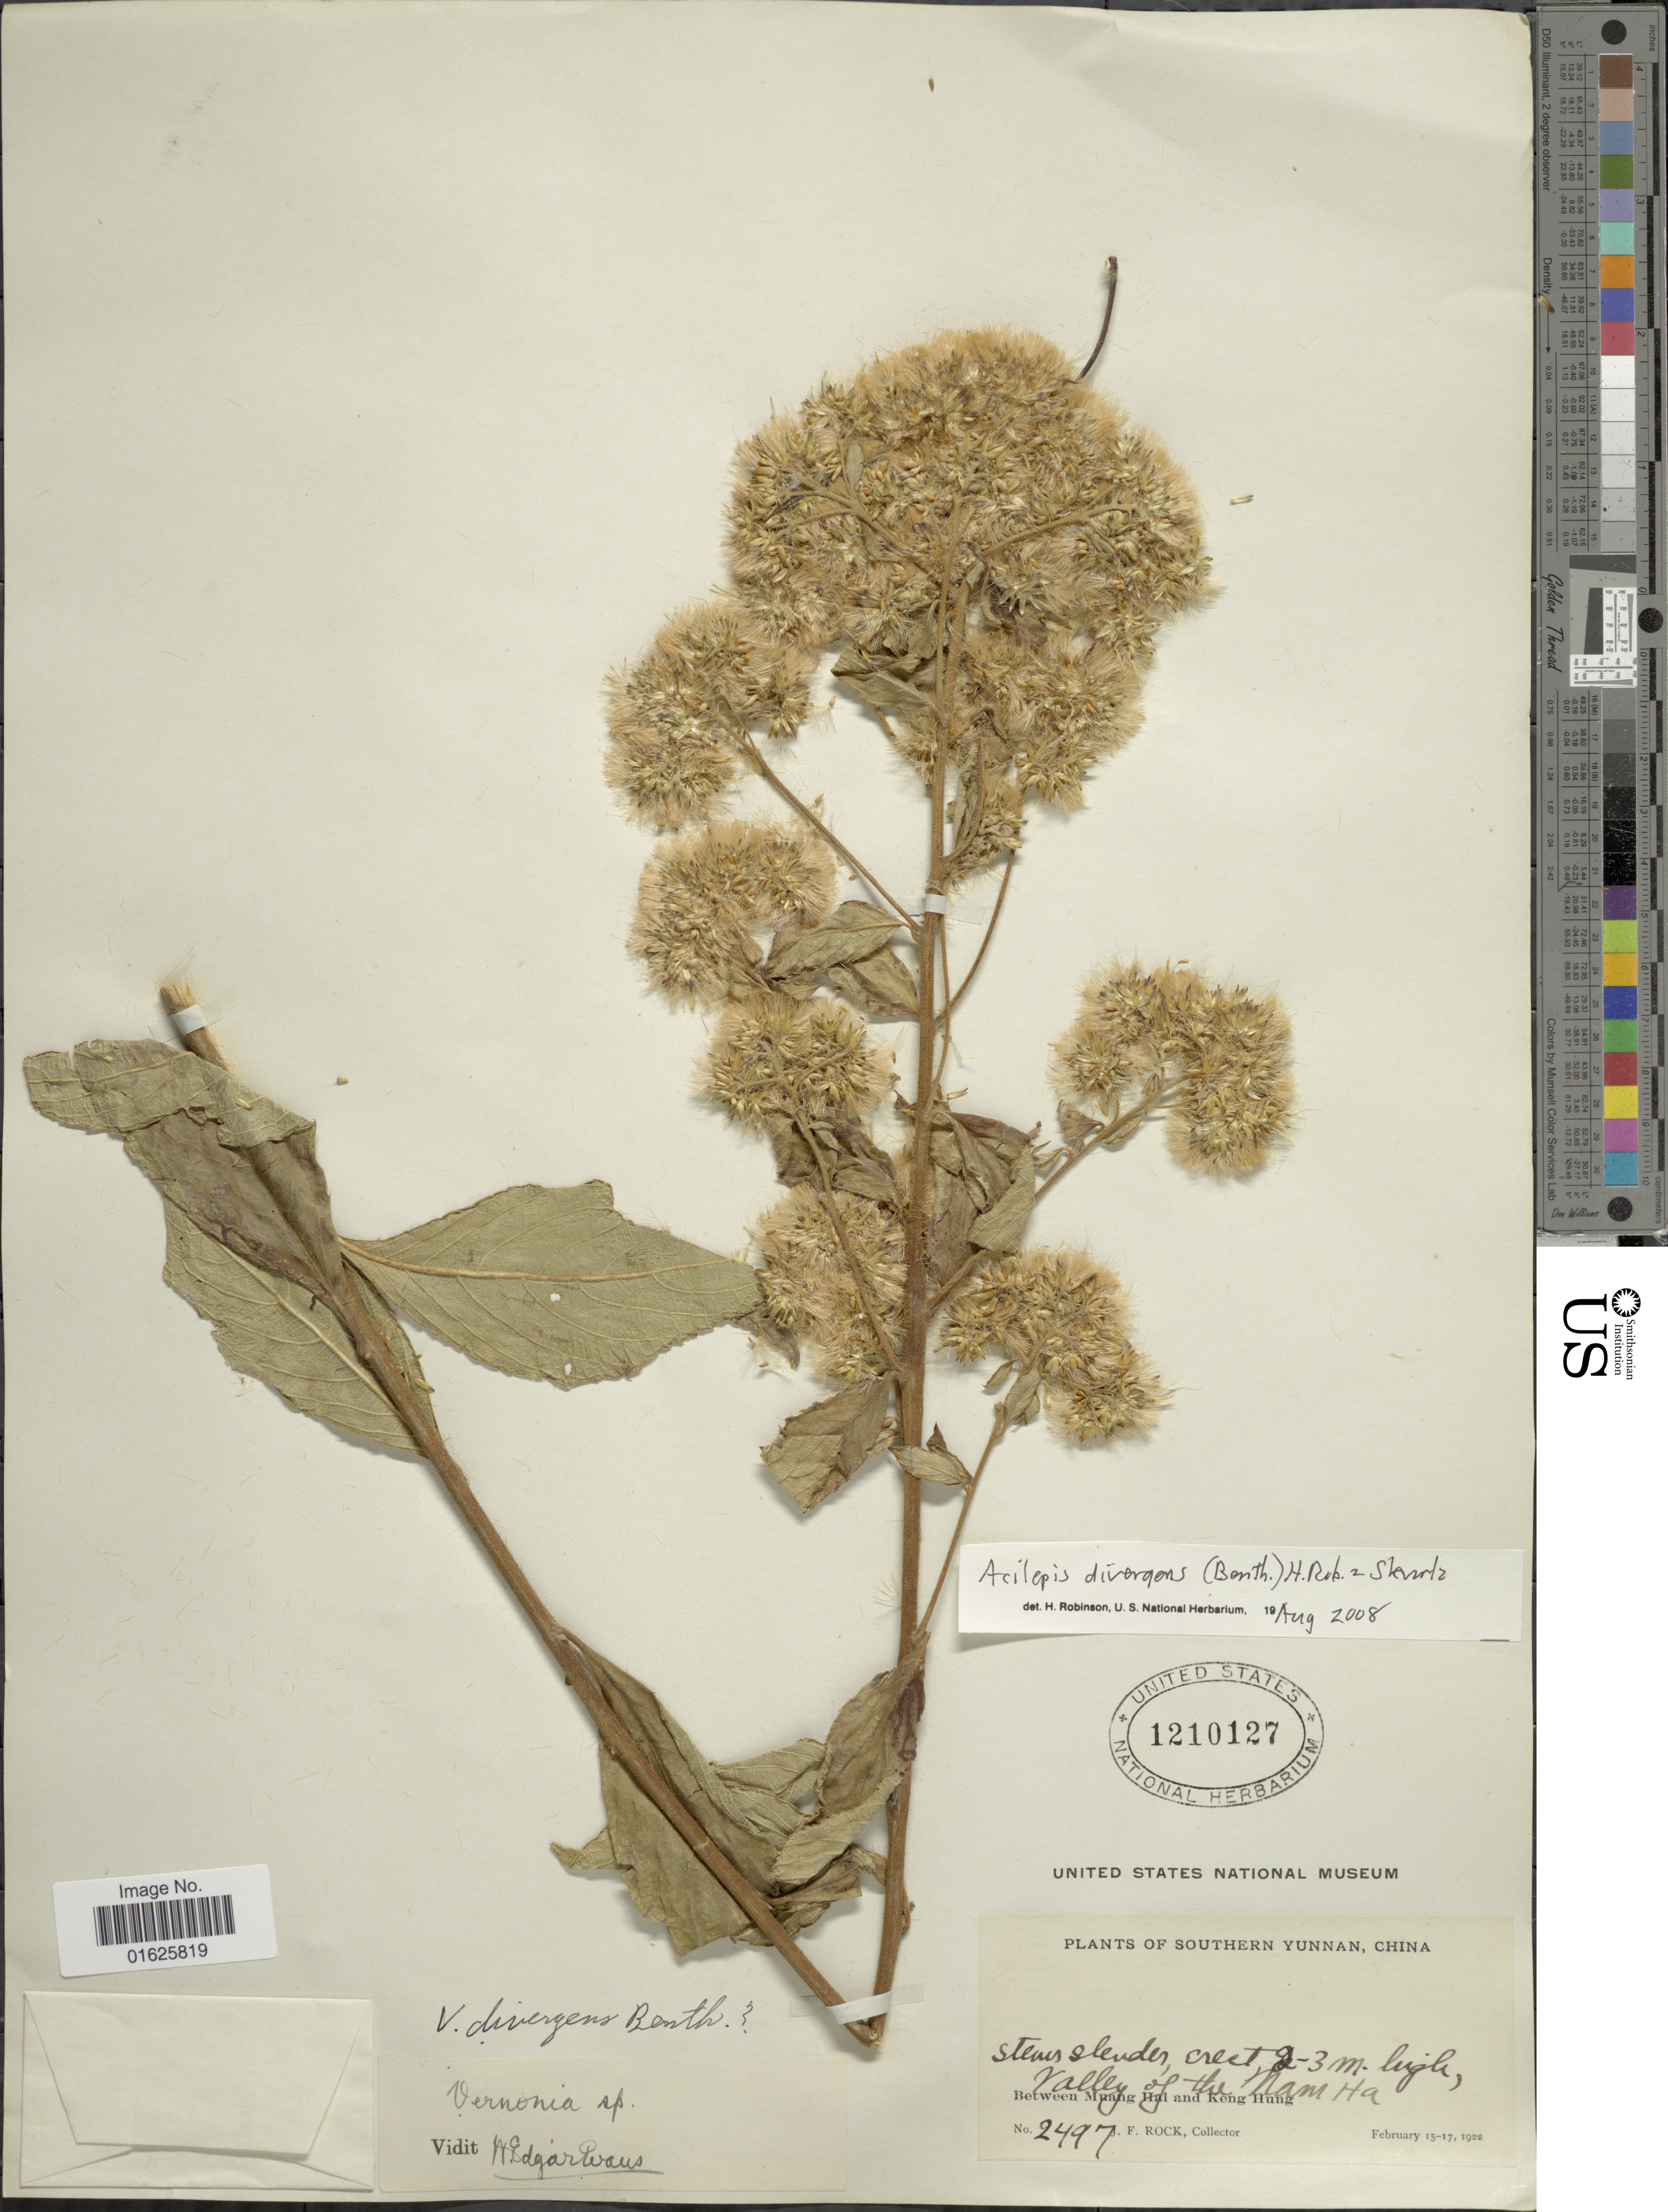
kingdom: Plantae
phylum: Tracheophyta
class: Magnoliopsida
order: Asterales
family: Asteraceae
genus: Acilepis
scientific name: Acilepis divergens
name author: (Roxb.) H. Rob. & Skvarla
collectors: J. Rock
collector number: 2497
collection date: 1922-02-15/1922-02-17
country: China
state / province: Yunnan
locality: Southern Yunnan, Valley of the Nam Ha, Between Muang Hai and Keng Hung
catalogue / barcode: US 1210127